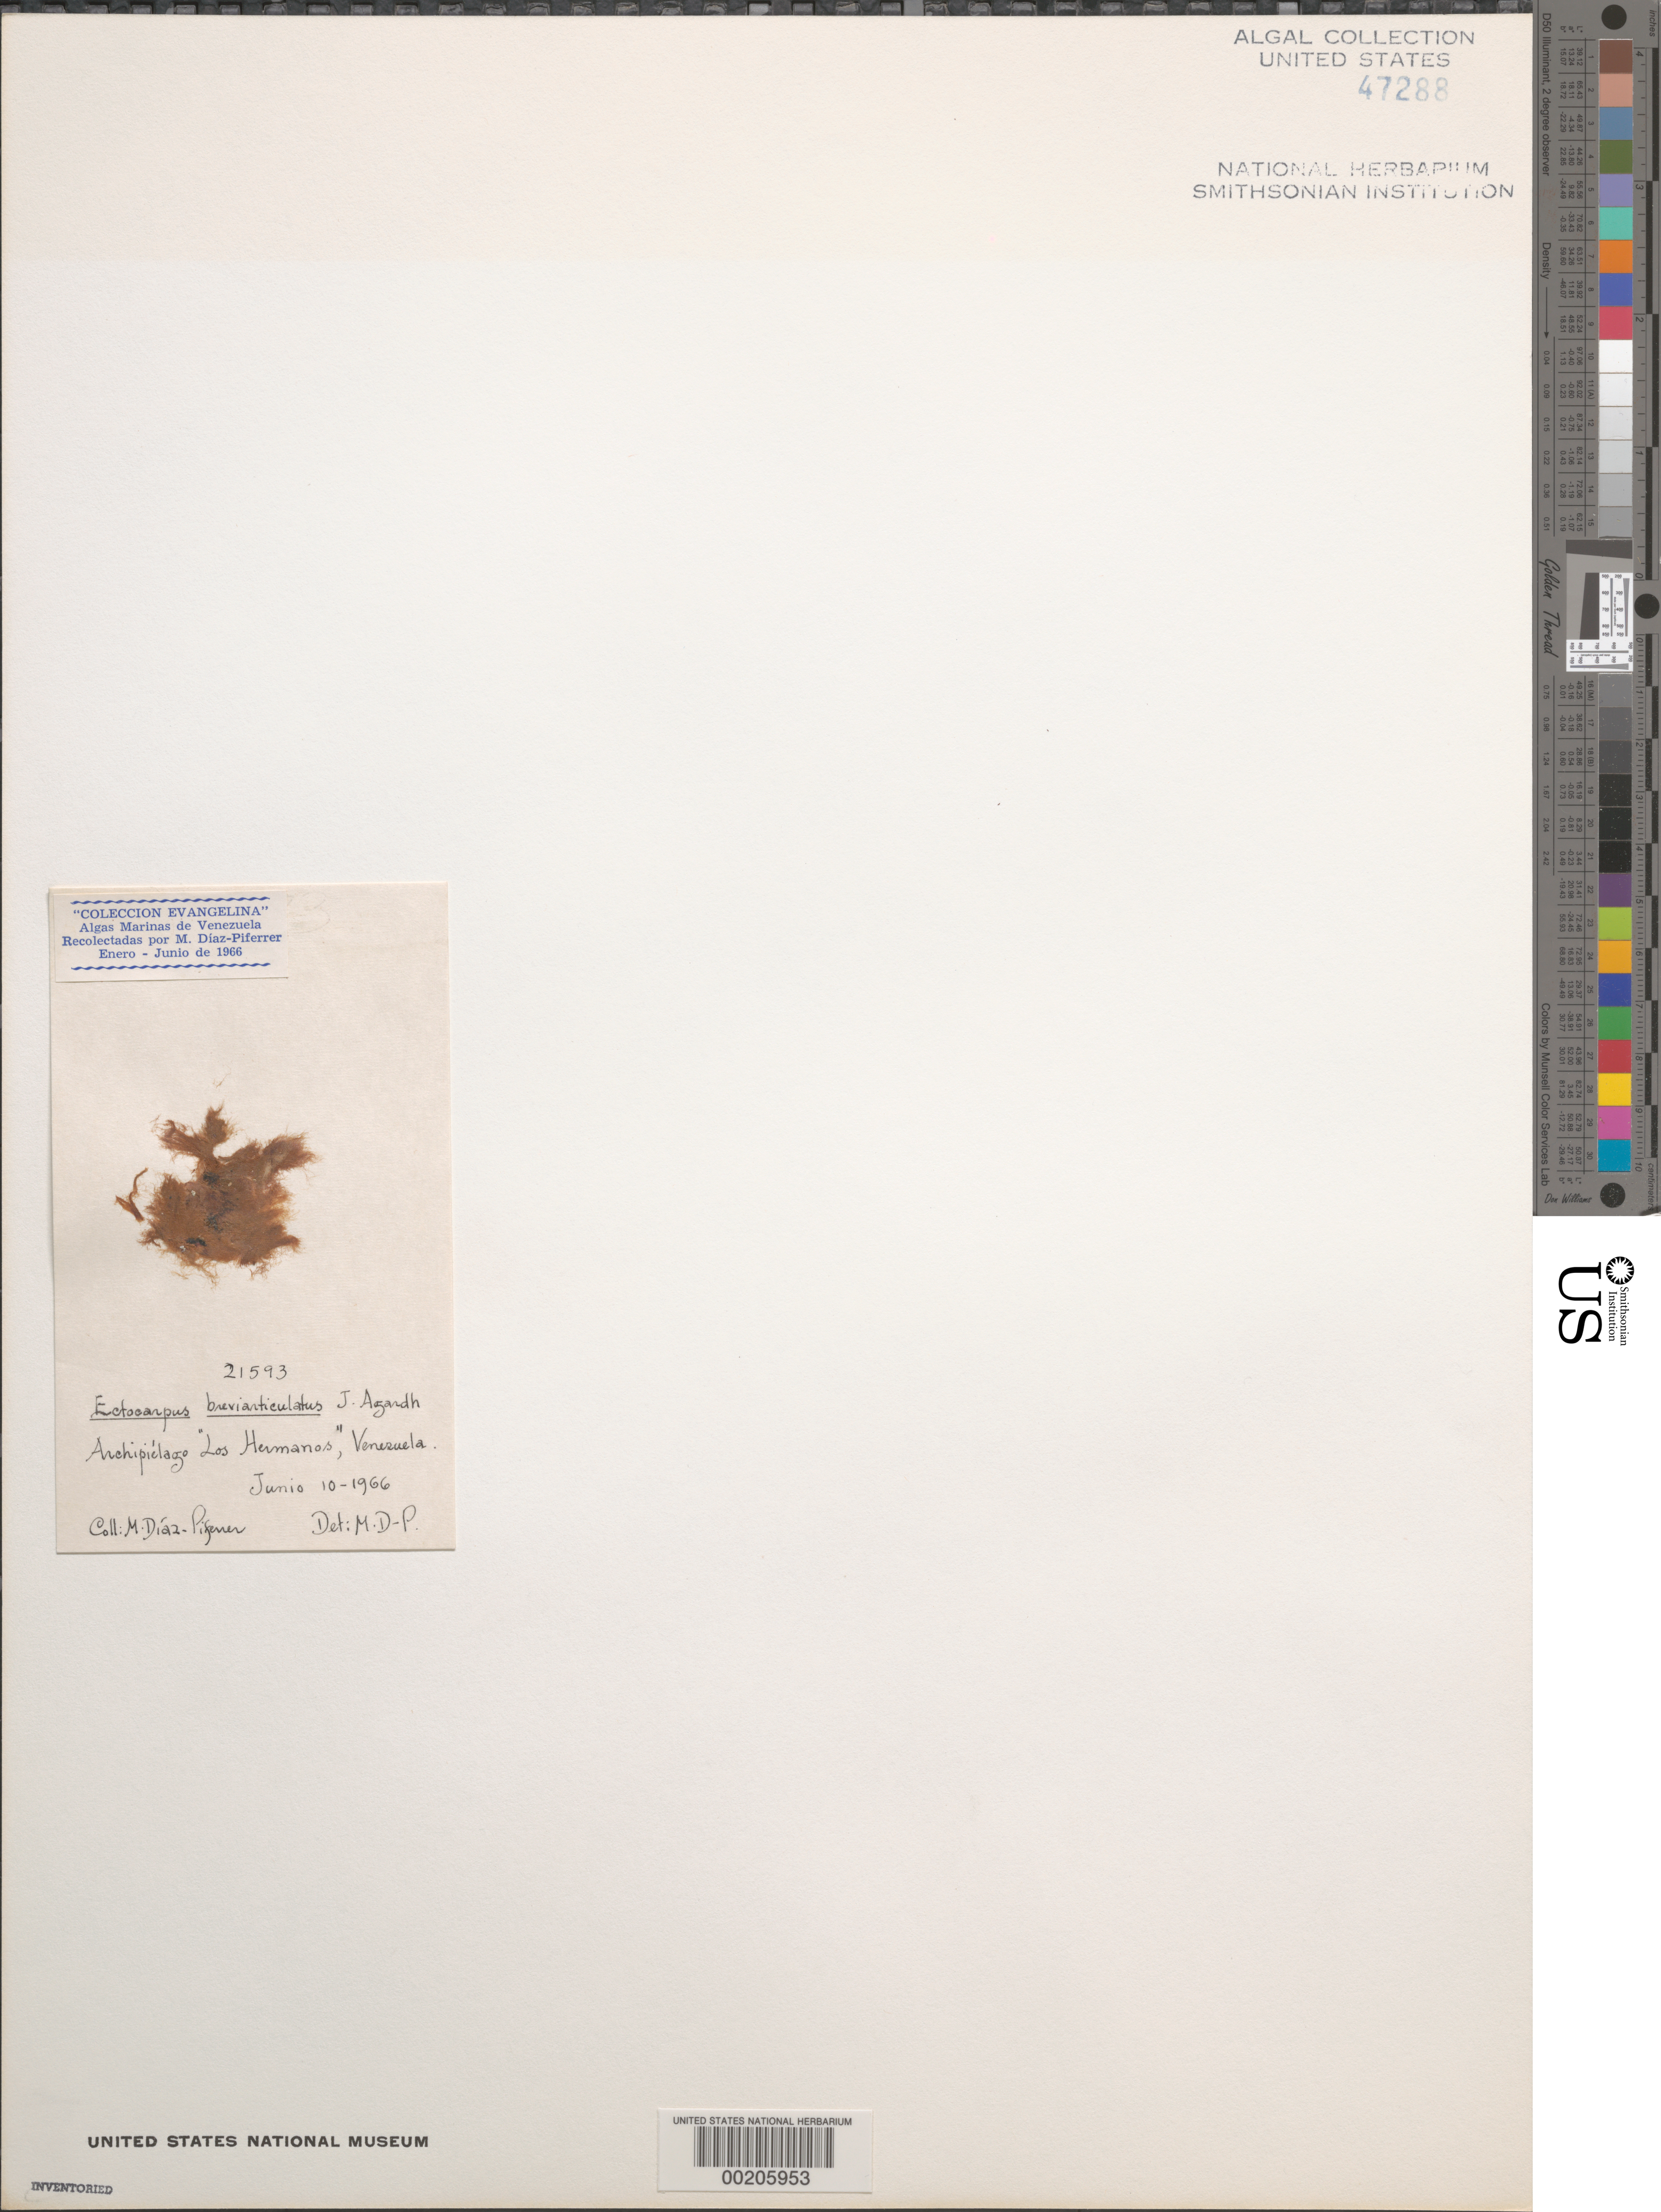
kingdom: Chromista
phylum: Ochrophyta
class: Phaeophyceae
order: Scytothamnales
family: Asteronemataceae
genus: Asteronema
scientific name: Asteronema breviarticulatum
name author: (J. Agardh) Ouriques & Bouzon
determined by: Algae name updating Project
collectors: M. Diaz-Piferrer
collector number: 21593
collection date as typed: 10 Jun 1966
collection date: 1966-06-10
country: Venezuela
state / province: Dependencias Federales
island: Los Hermanos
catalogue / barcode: US 47288